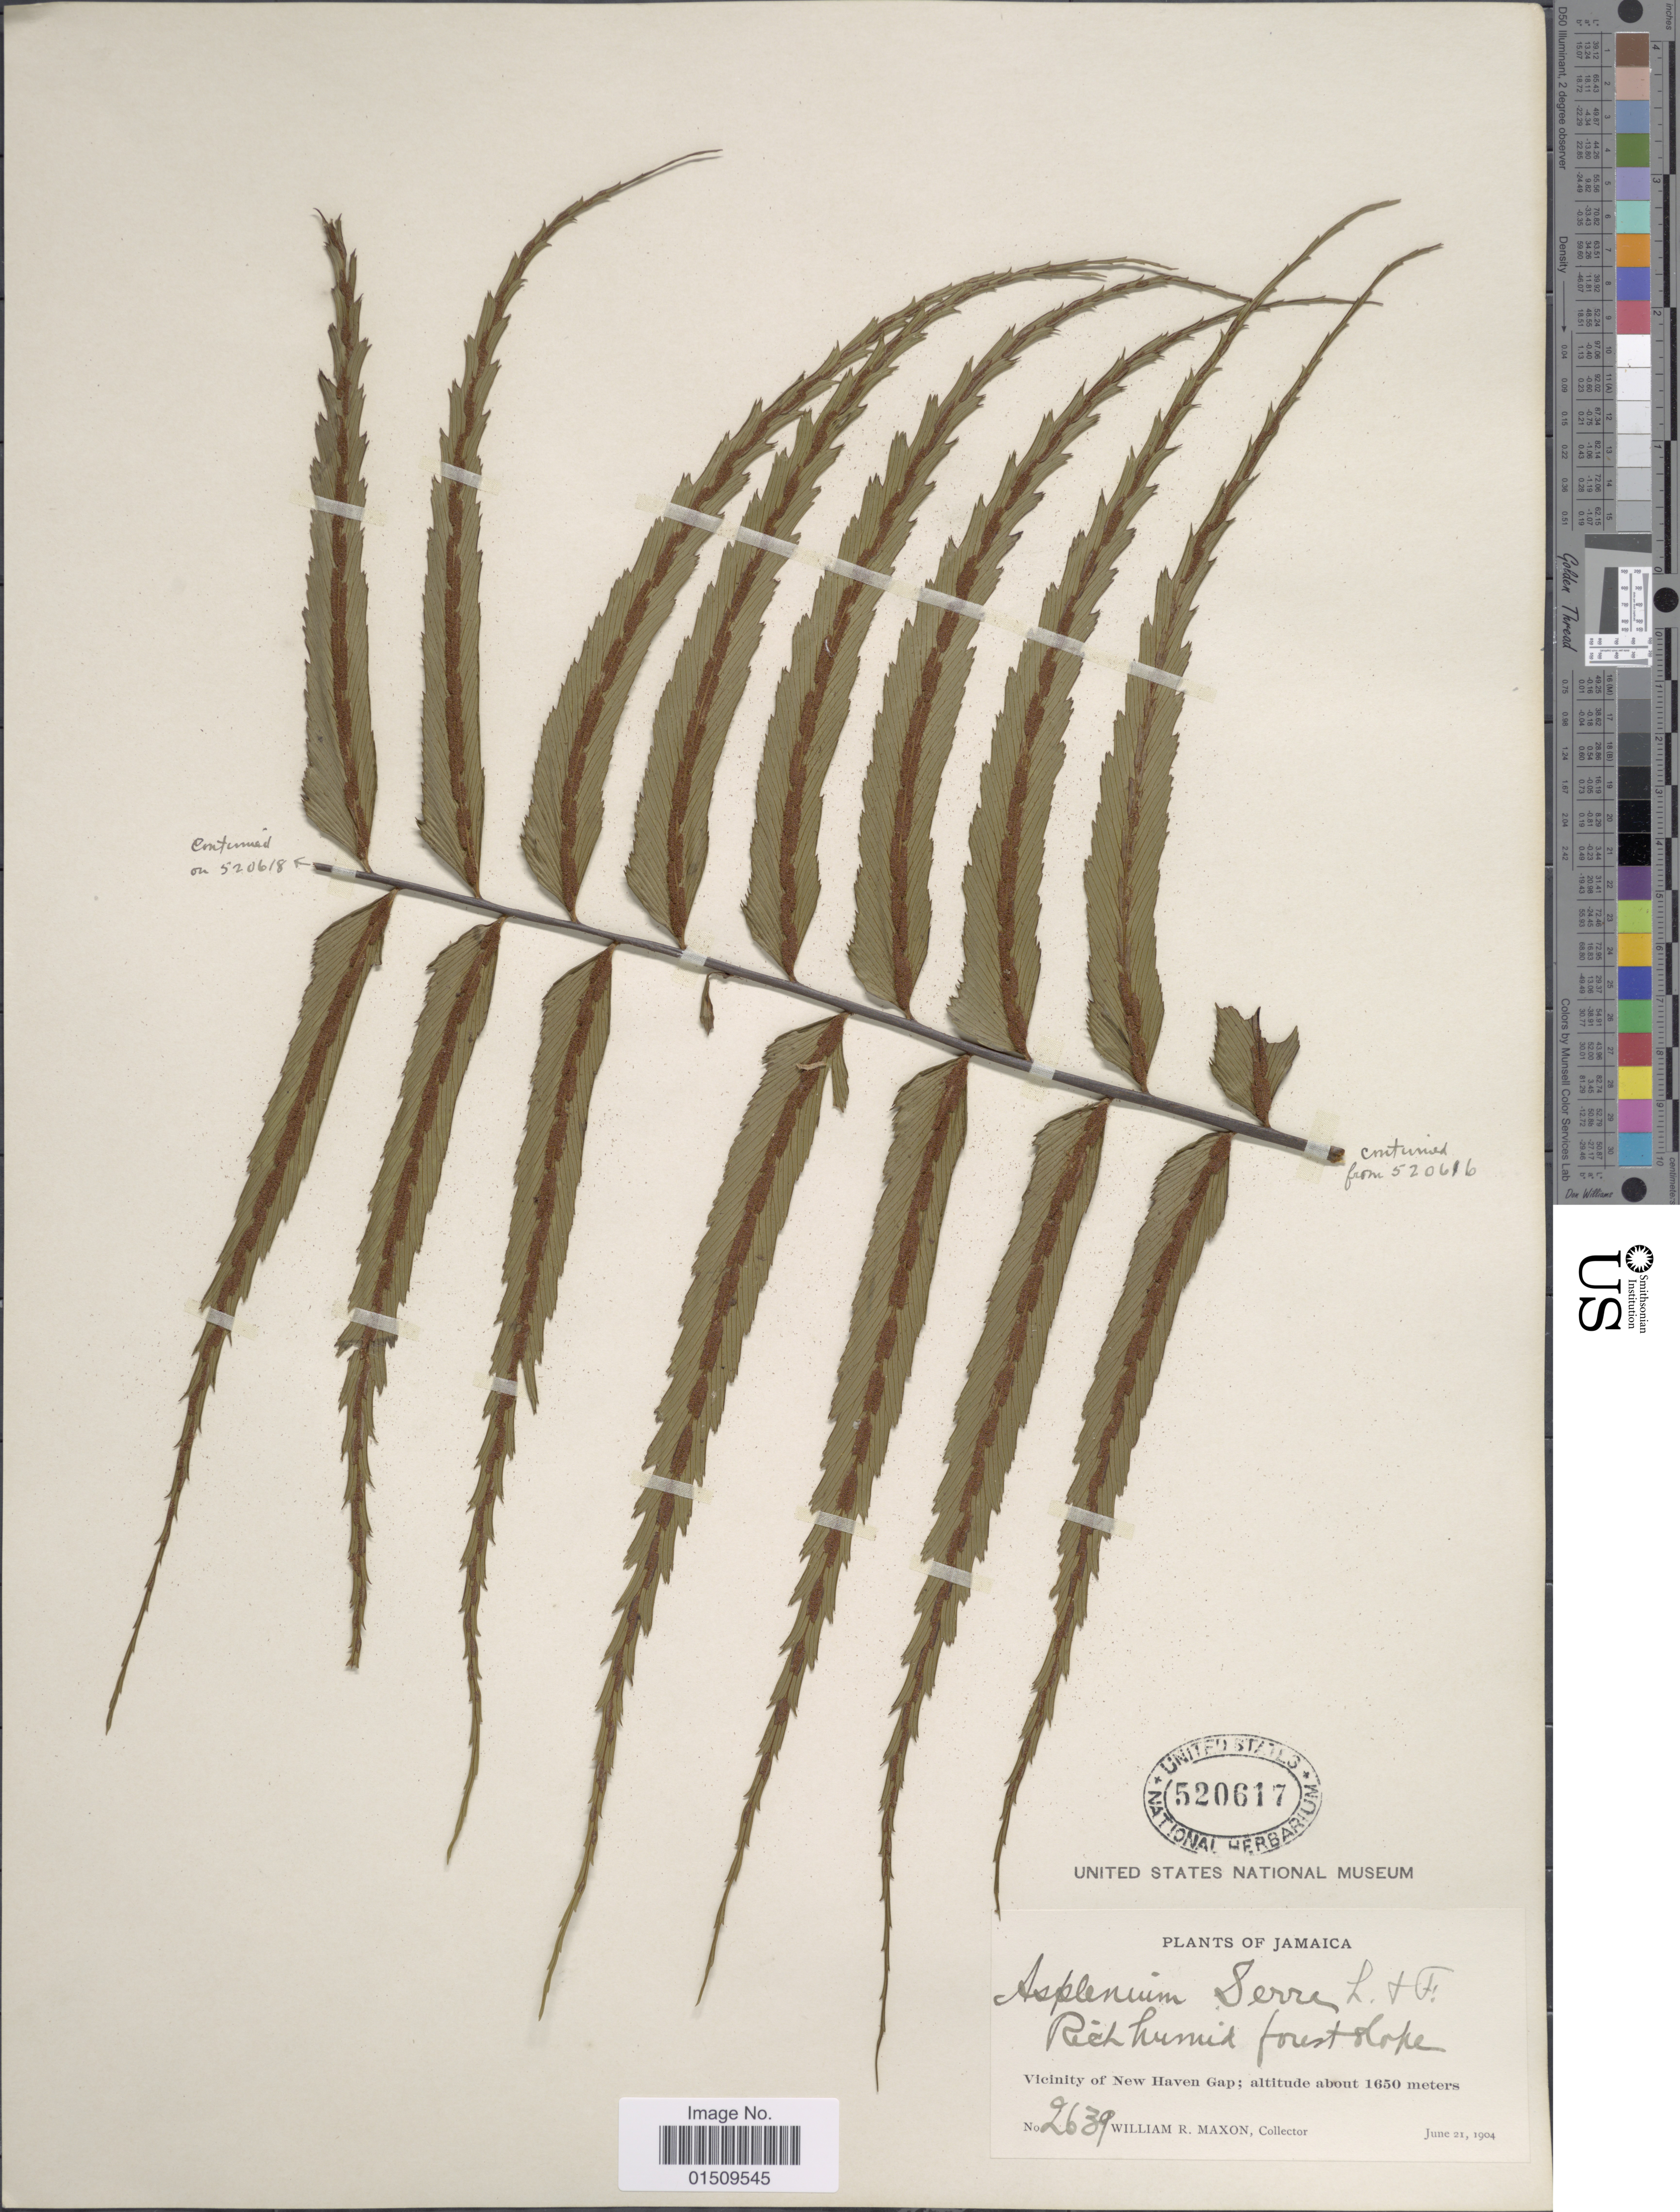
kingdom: Plantae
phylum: Tracheophyta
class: Polypodiopsida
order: Polypodiales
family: Aspleniaceae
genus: Asplenium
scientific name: Asplenium serra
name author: Langsd. & Fisch.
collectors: W. R. Maxon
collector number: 2639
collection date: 1904-06-21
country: Jamaica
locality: Jamaica, Vicinity of New Haven Gap.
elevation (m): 1650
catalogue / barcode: US 520617